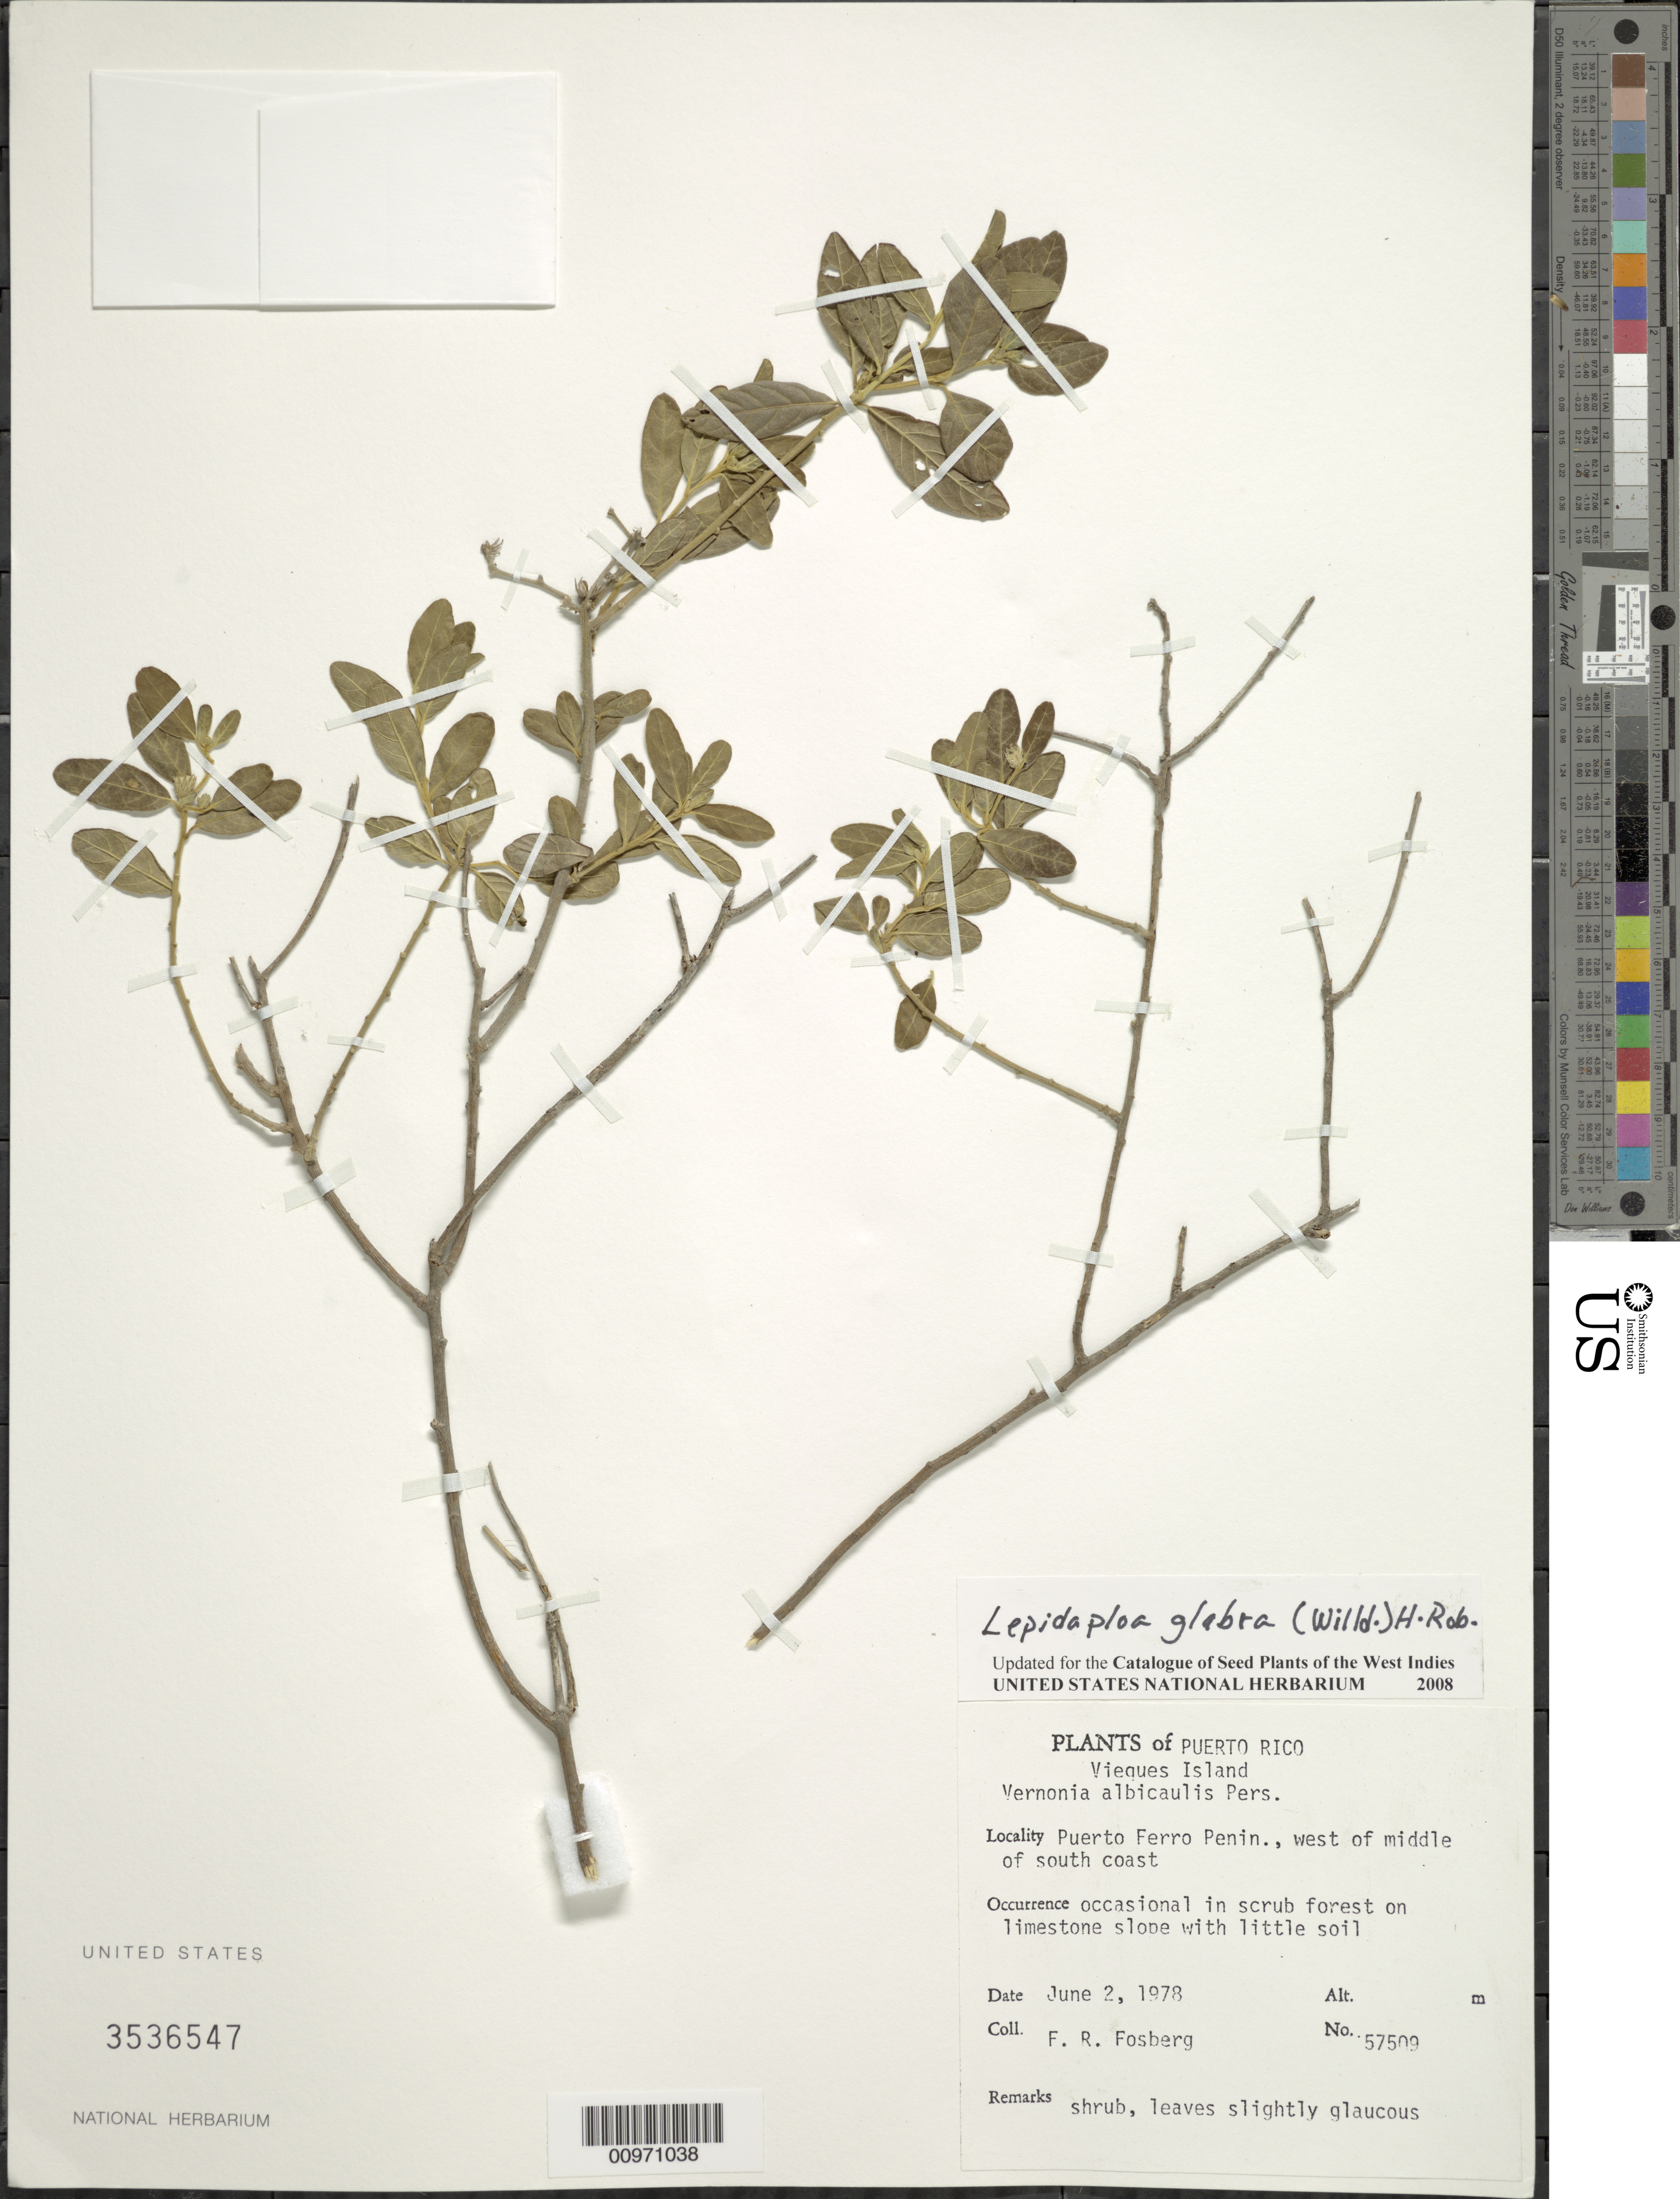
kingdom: Plantae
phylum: Tracheophyta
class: Magnoliopsida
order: Asterales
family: Asteraceae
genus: Lepidaploa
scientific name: Lepidaploa glabra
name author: (Willd.) H. Rob.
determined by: Acevedo-Rodríguez, P., (BOT), Smithsonian Institution - National Museum of Natural History (UNITED STATES)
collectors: F. R. Fosberg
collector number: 57509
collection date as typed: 02 Jun 1978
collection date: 1978-06-02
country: Puerto Rico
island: Vieques I.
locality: Puerto Ferro Penin., west of middle of south coast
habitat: Scrub forest on limestone slope with little soil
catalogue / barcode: US 3536547